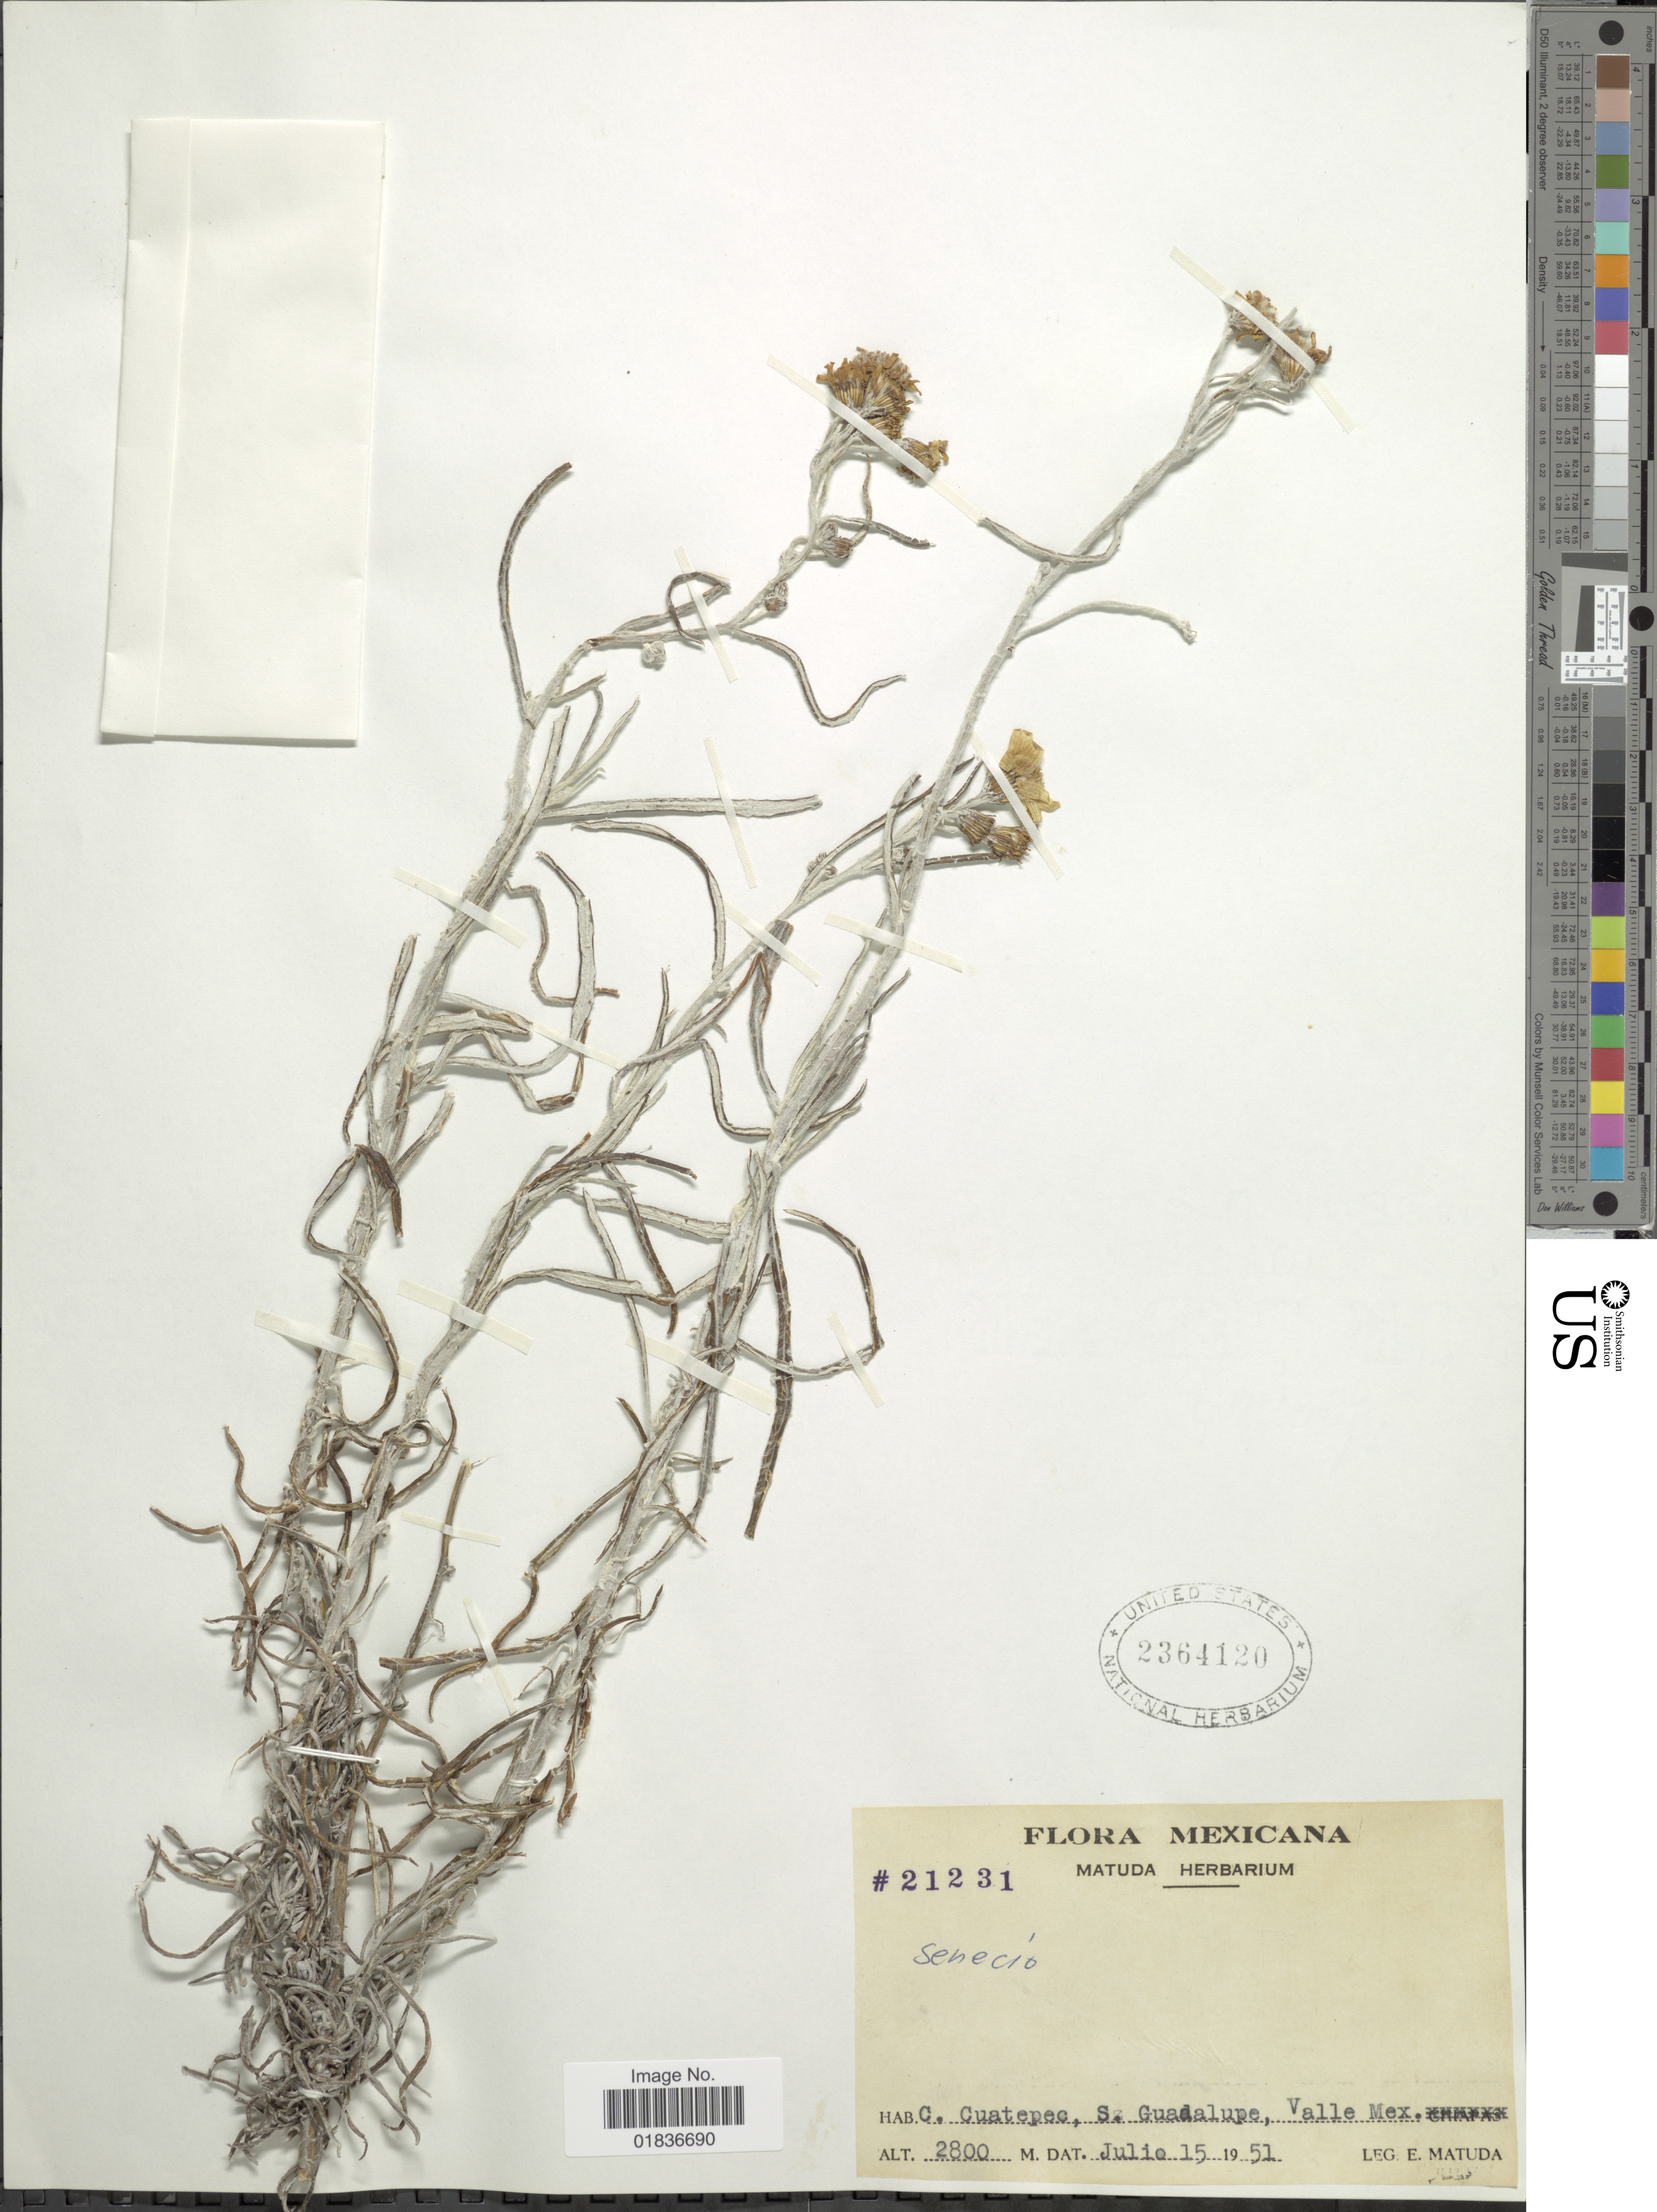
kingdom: Plantae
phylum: Tracheophyta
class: Magnoliopsida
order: Asterales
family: Asteraceae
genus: Senecio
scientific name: Senecio sp.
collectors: E. Matuda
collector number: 21231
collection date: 1951-07-15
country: Mexico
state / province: México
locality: C. Cuatepec, S. Guadalupe, Valle Mex.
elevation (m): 2800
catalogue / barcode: US 2364120